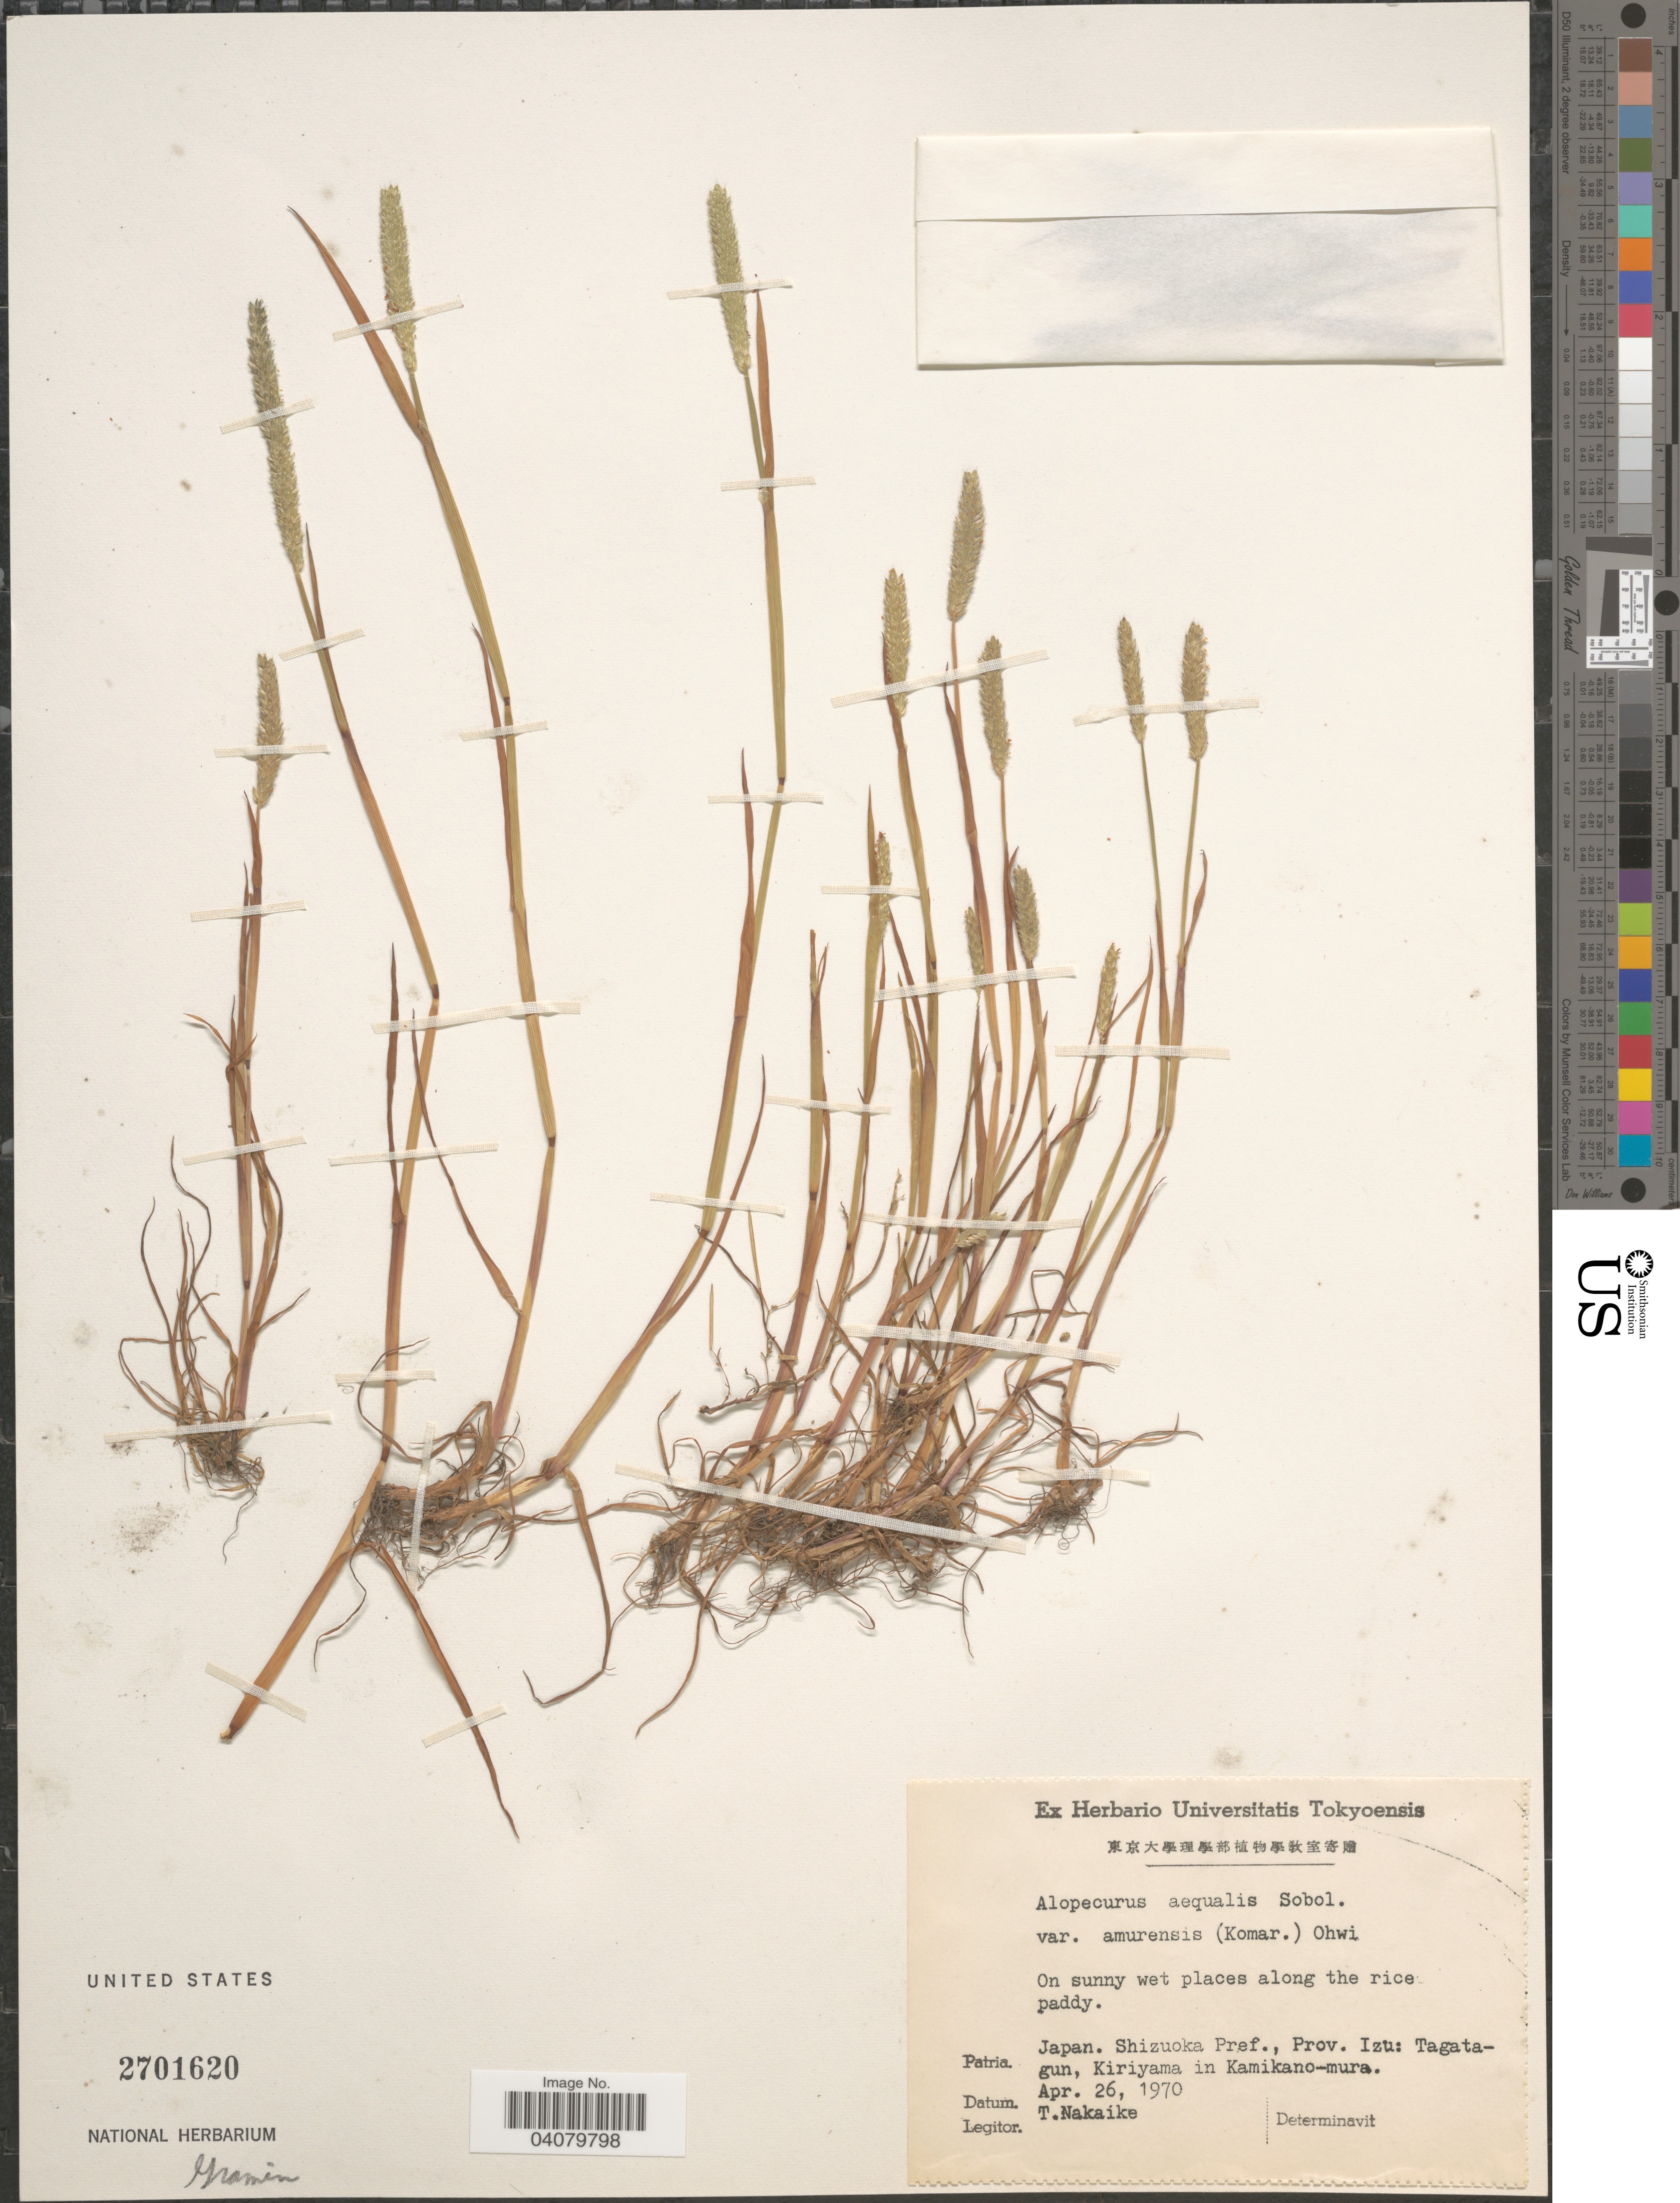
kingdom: Plantae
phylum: Tracheophyta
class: Liliopsida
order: Poales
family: Poaceae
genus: Alopecurus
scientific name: Alopecurus aequalis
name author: Sobol.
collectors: T. Nakaike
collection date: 1970-04-26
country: Japan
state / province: Sizuoka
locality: Shizuoka Pref., Prov. Izu: Tagatagun, Kiriyama in Kamikano-mura.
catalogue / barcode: US 2701620